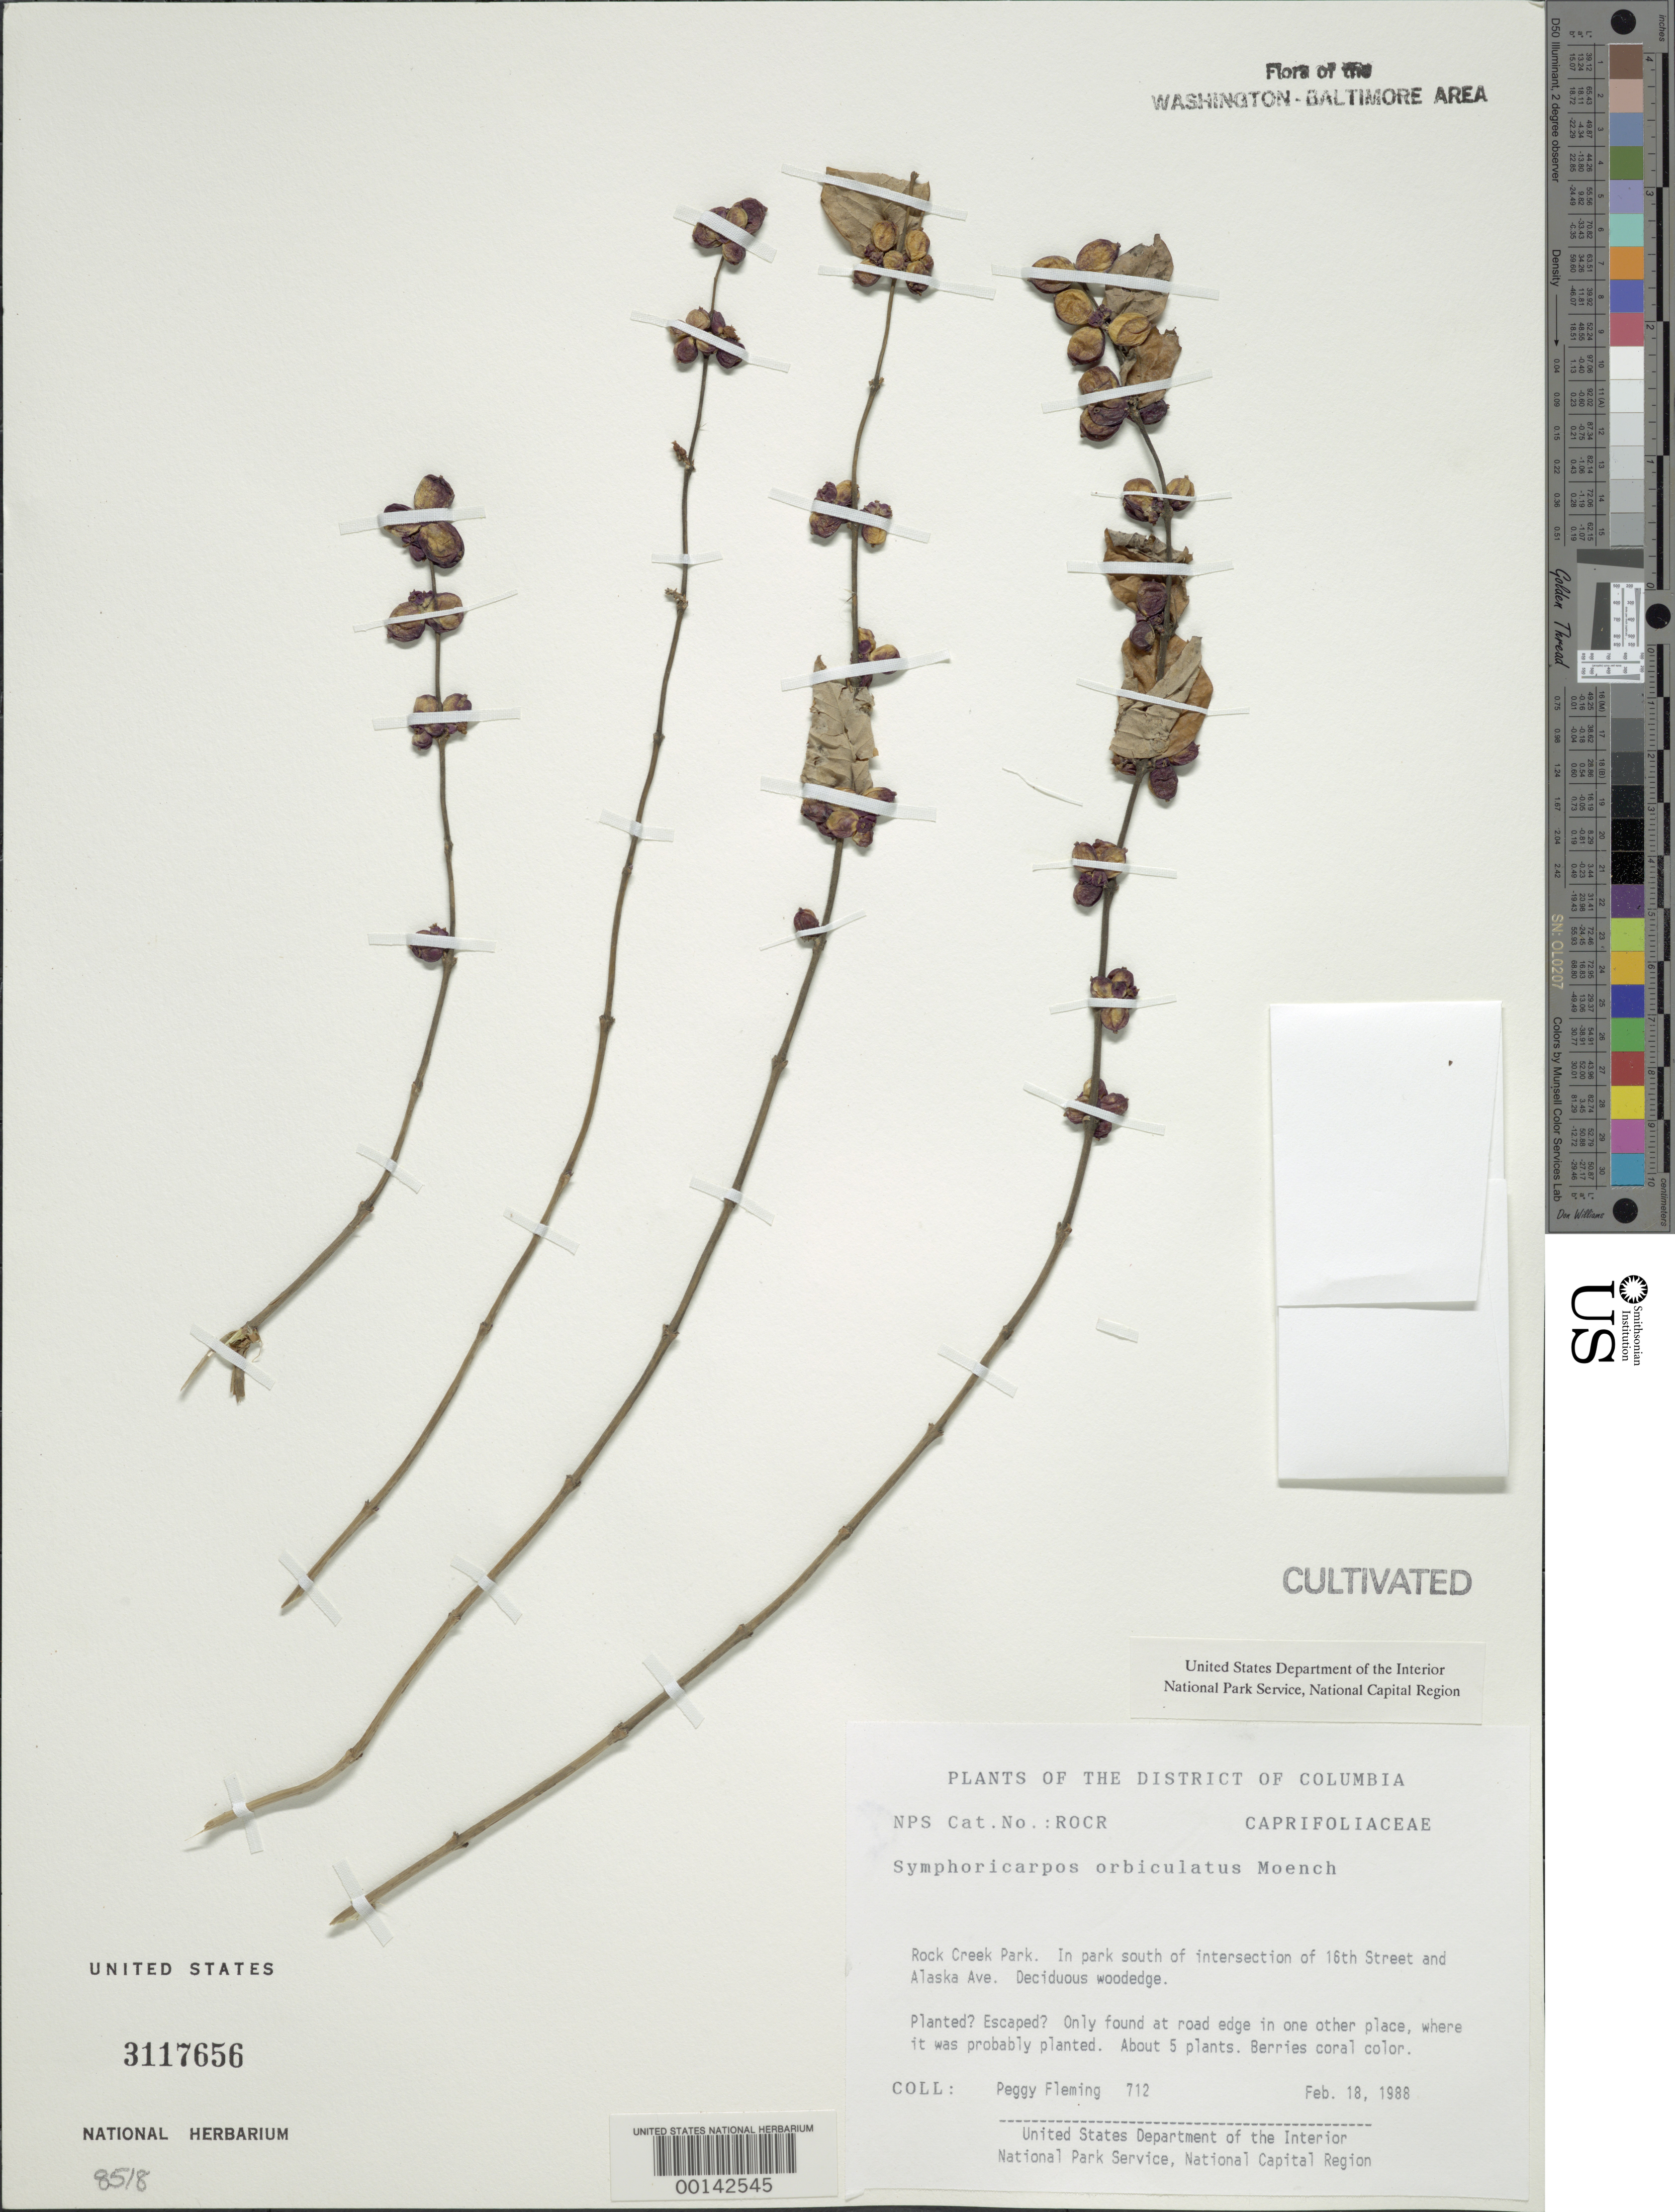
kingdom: Plantae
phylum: Tracheophyta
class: Magnoliopsida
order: Dipsacales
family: Caprifoliaceae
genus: Symphoricarpos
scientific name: Symphoricarpos orbiculatus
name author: Moench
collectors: P. Fleming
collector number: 712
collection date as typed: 18 Feb 1988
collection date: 1988-02-18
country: United States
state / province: District of Columbia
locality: Rock Creek Park. In park south of intersection of 16th Street and Alaska Ave. Rock Creek Park & vicinity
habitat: Deciduous woodedge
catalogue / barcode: US 3117656